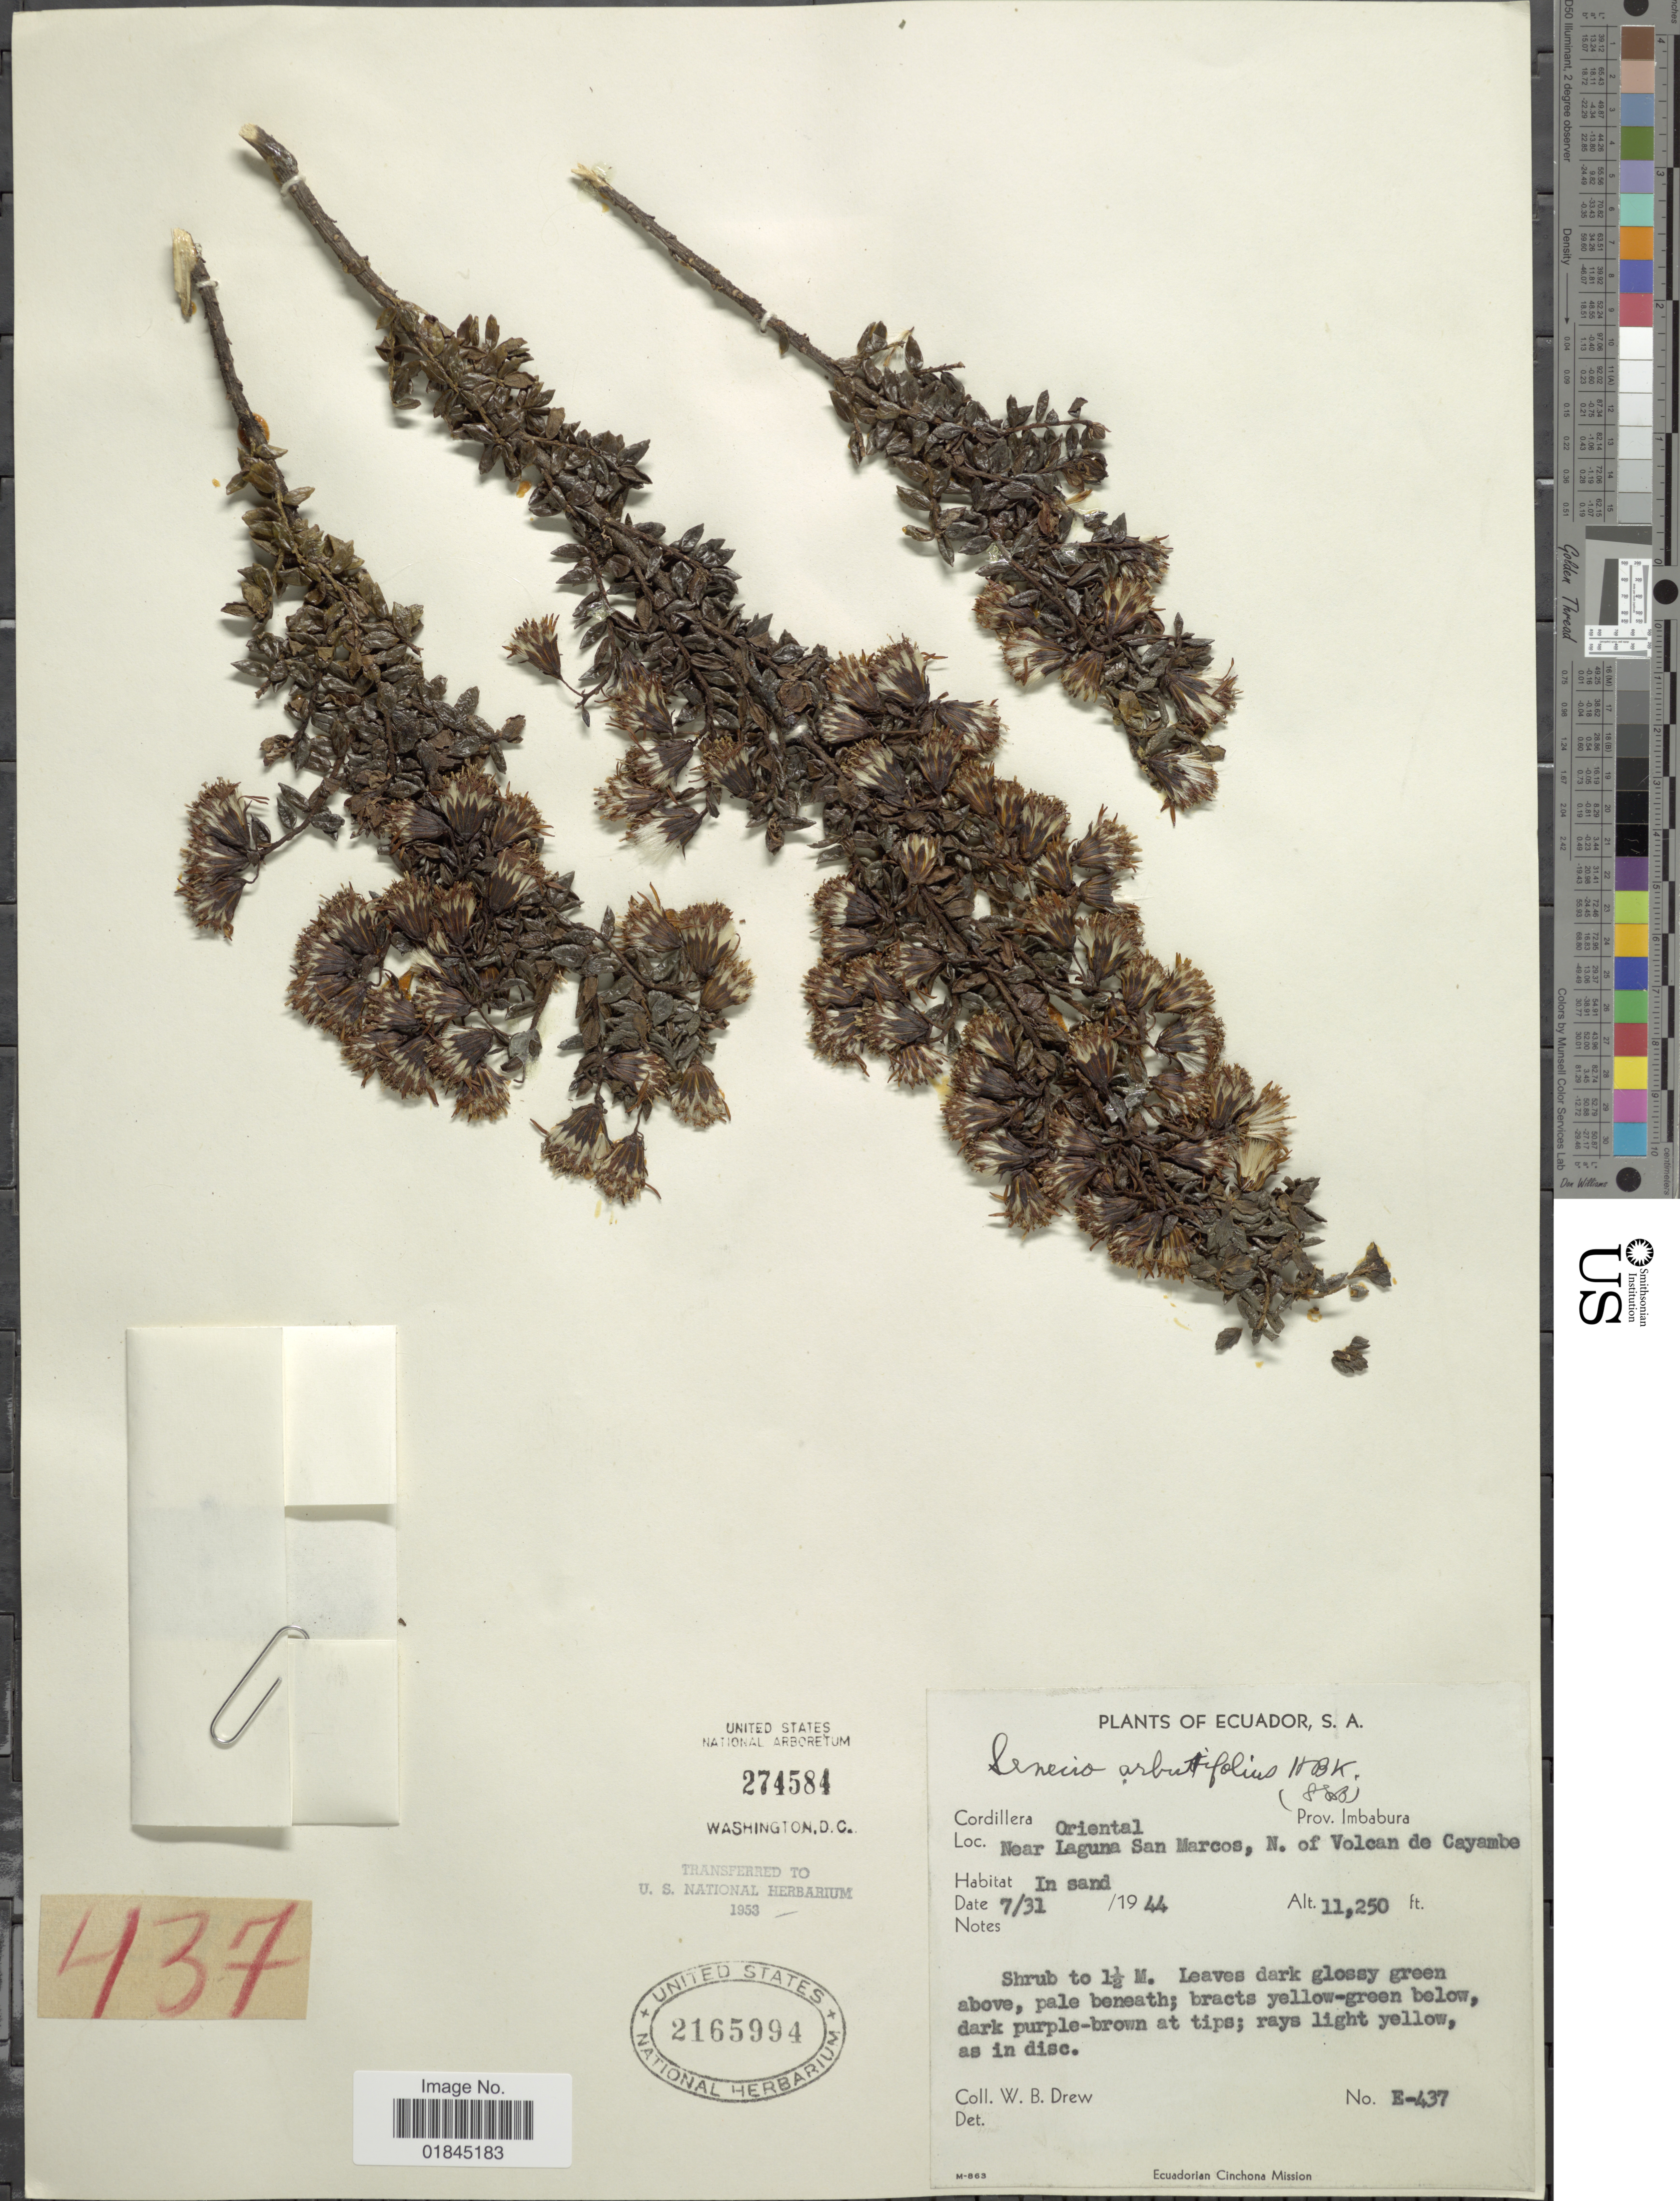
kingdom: Plantae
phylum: Tracheophyta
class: Magnoliopsida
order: Asterales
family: Asteraceae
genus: Pentacalia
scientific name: Pentacalia arbutifolia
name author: (Kunth) Cuatrec.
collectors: W. B. Drew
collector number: E-437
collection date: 1944-07-31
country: Ecuador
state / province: Imbabura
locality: Cordillera Oriental. Prov. Imbabura. Near Laguna San Marcos, N. of Volcan de Cayambe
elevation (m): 3429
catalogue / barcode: US 2165994